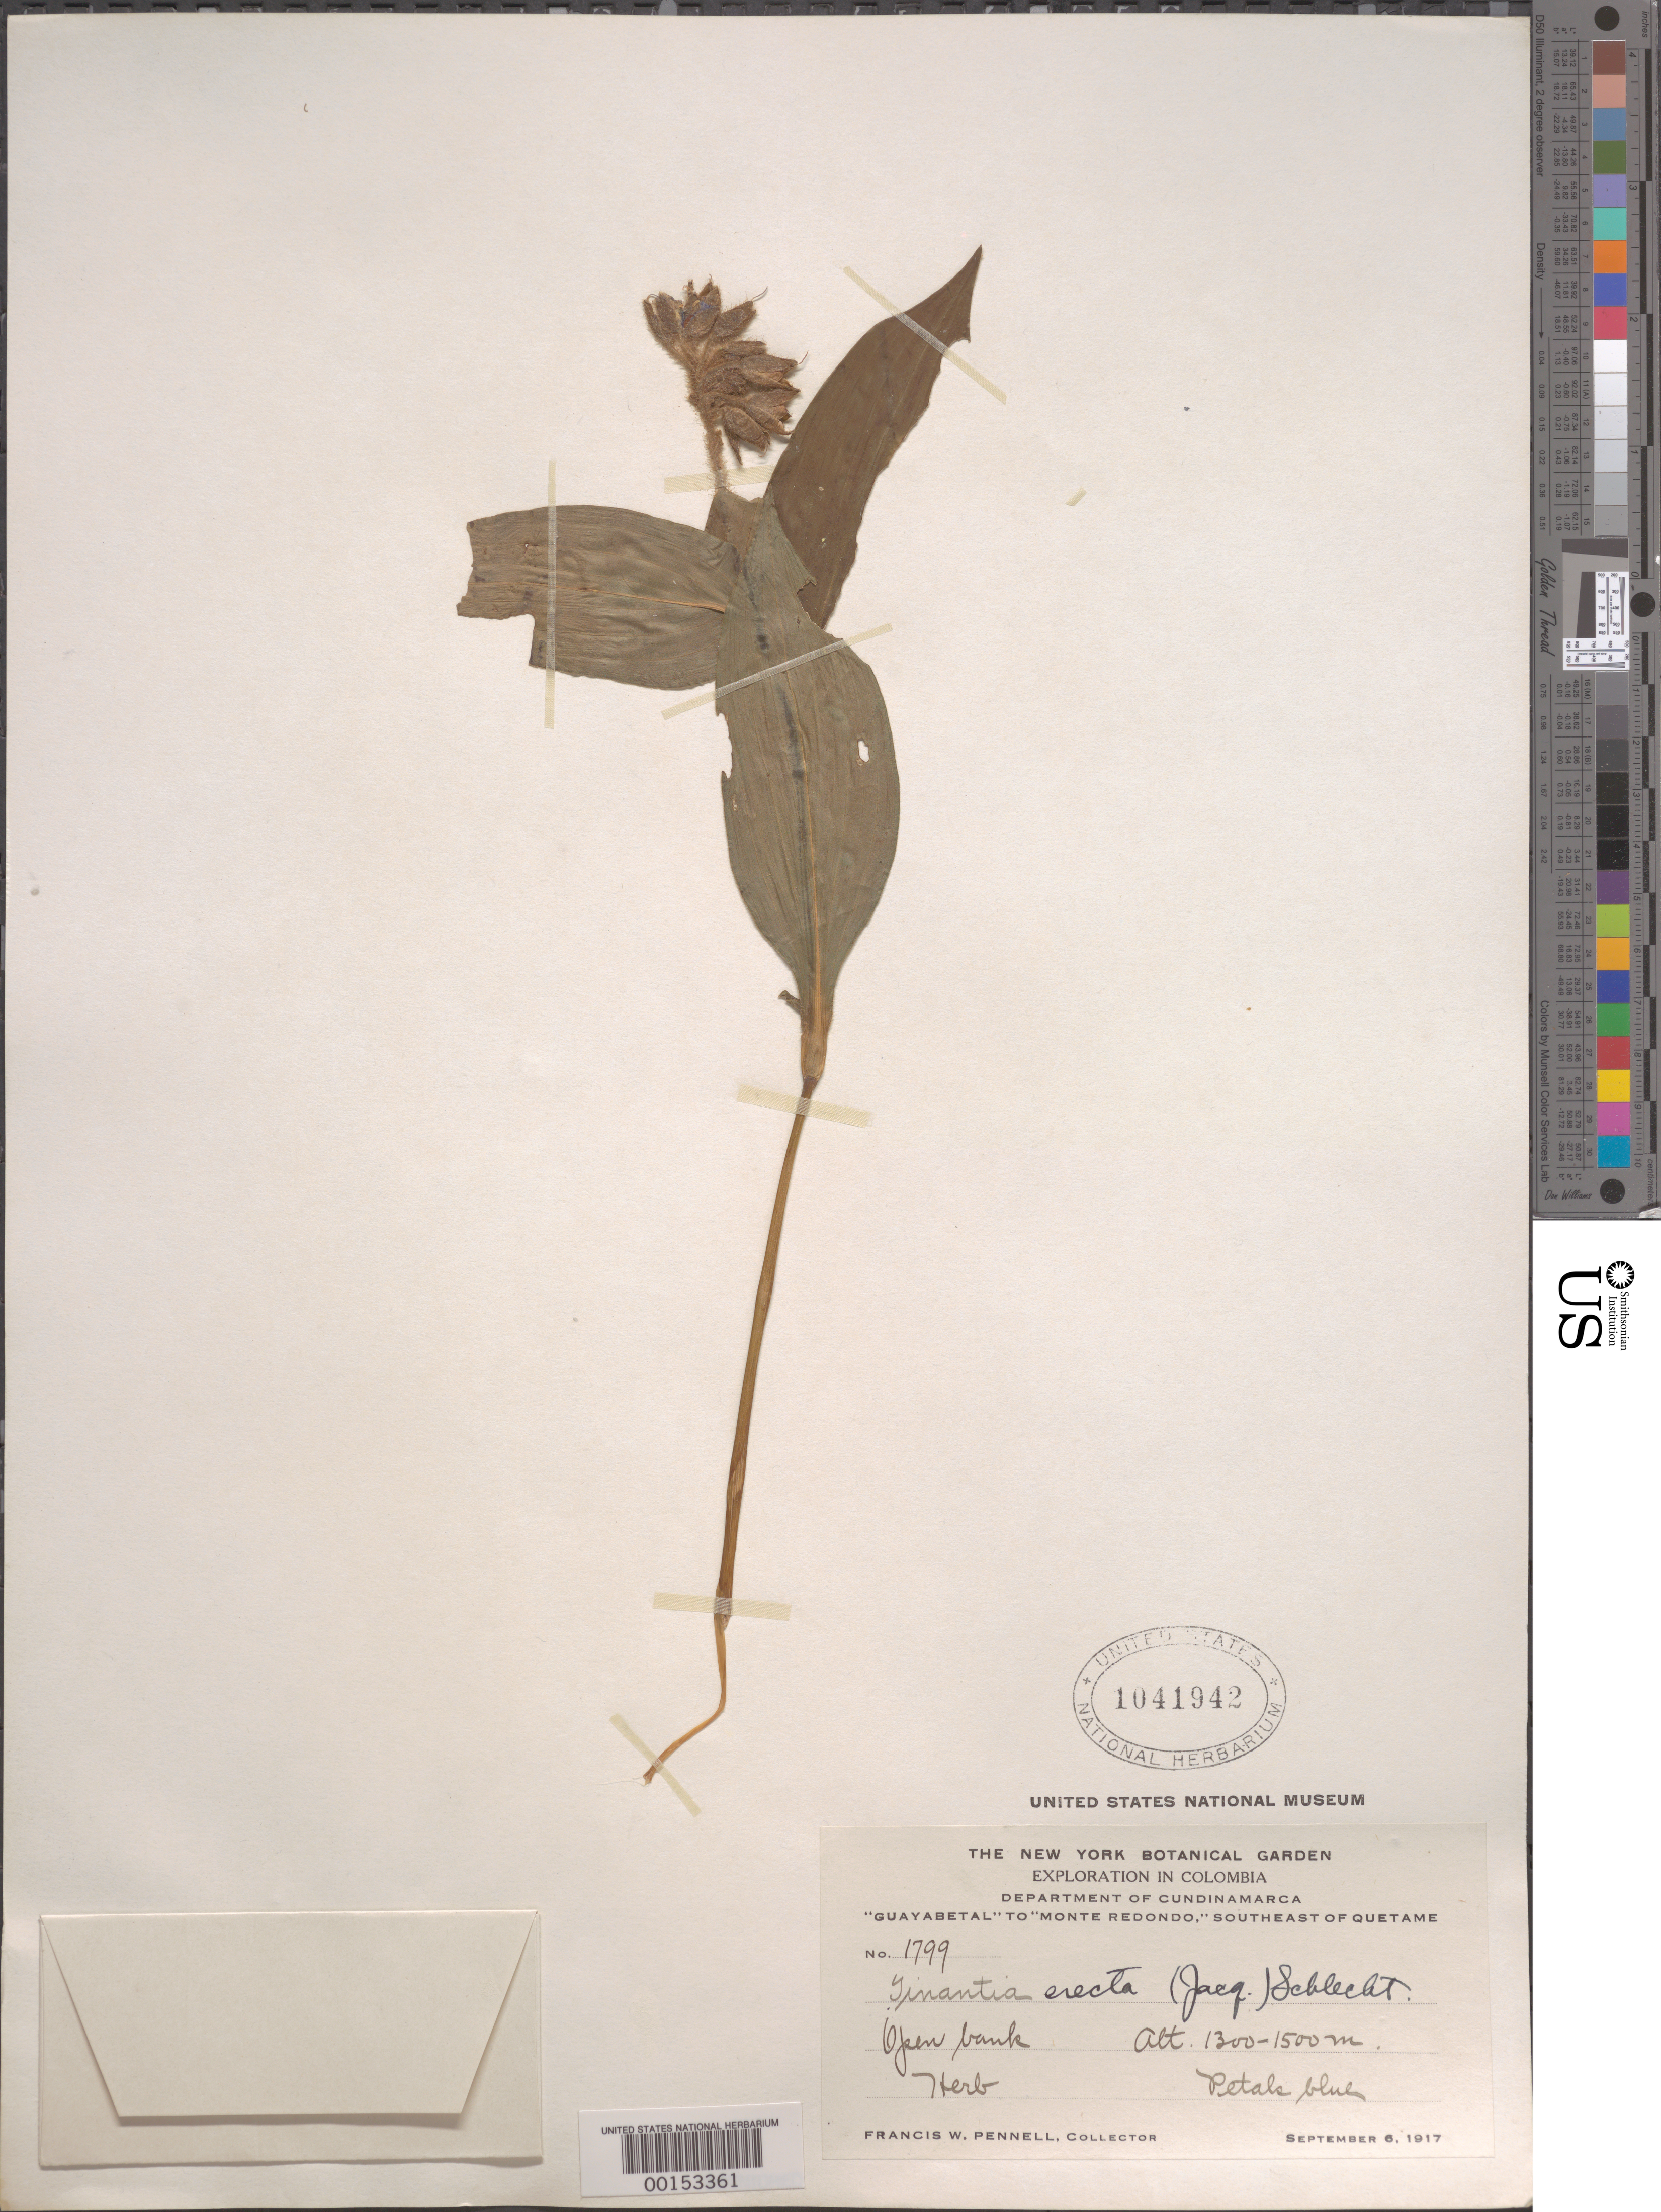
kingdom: Plantae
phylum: Tracheophyta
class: Liliopsida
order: Commelinales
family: Commelinaceae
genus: Tinantia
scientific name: Tinantia erecta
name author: (Jacq.) Fenzl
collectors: F. W. Pennell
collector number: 1799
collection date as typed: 06 Sep 1917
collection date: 1917-09-06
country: Colombia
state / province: Cundinamarca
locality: SE of Quetame, Guayabetal to Monte Redondo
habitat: Open bank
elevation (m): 1300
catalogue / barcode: US 1041942